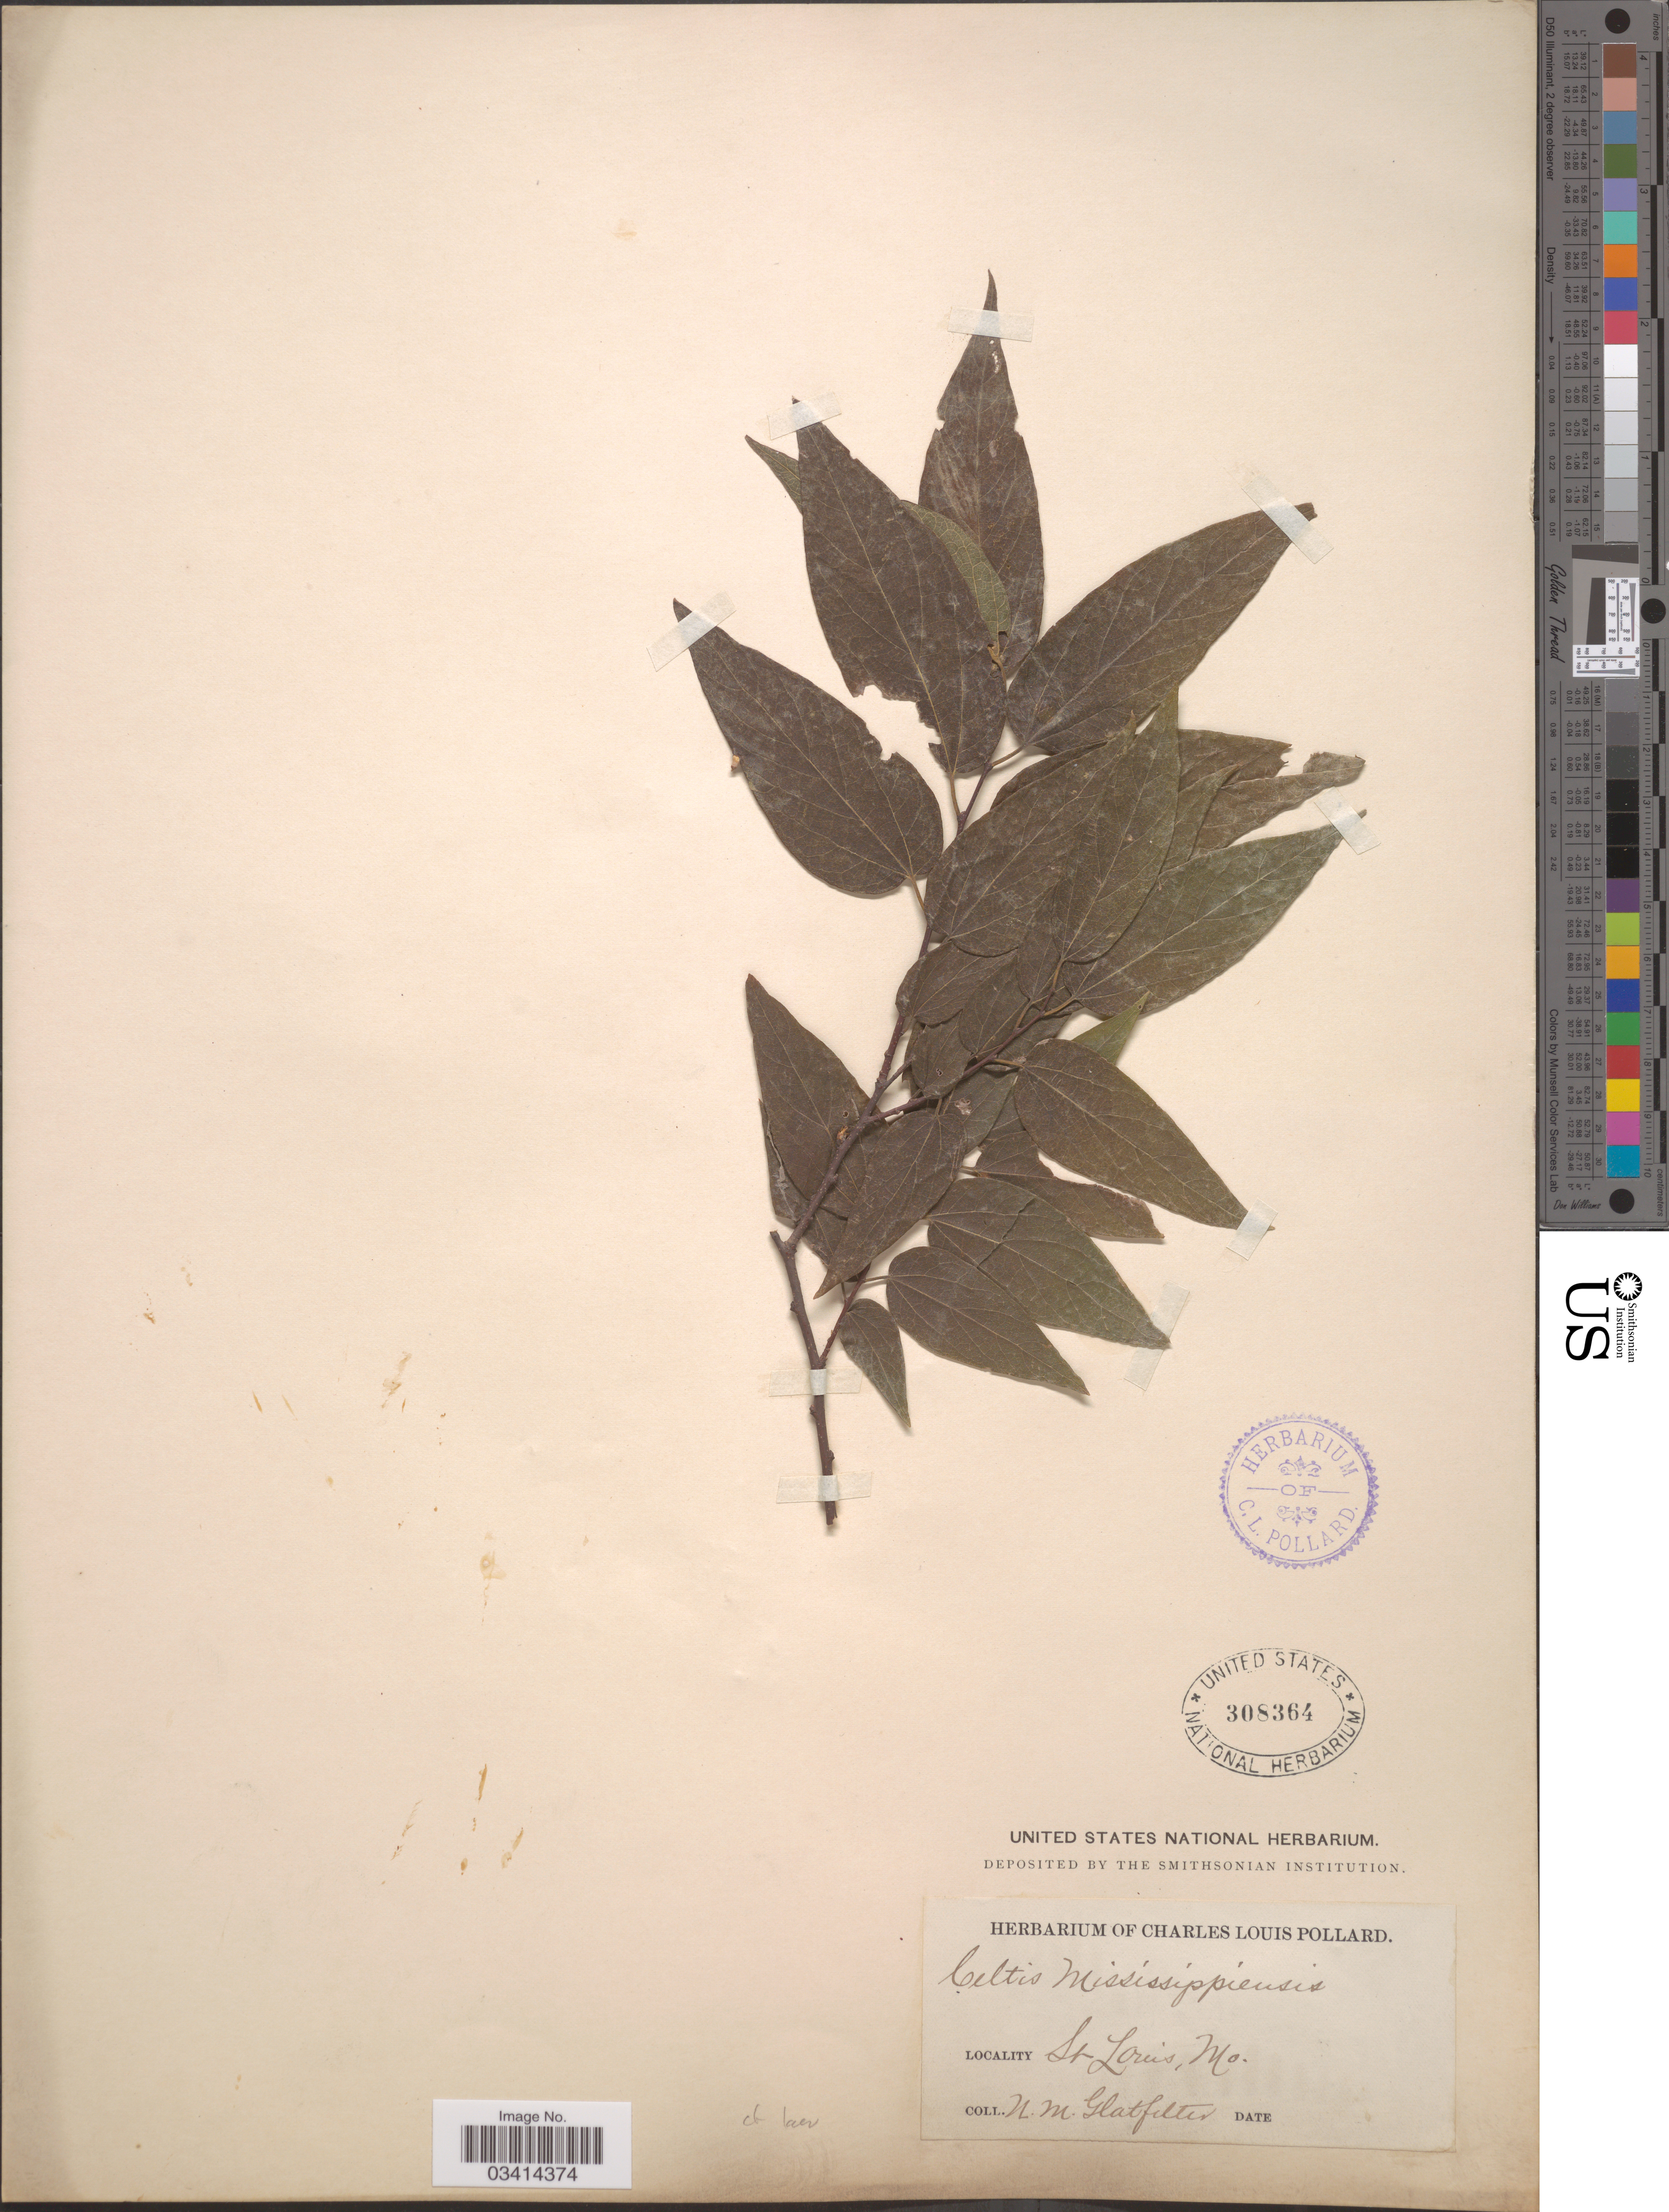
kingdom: Plantae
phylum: Tracheophyta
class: Magnoliopsida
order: Rosales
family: Cannabaceae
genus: Celtis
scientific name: Celtis sp.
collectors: N. M. Glatfelter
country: United States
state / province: Missouri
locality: St. Louis.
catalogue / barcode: US 308364